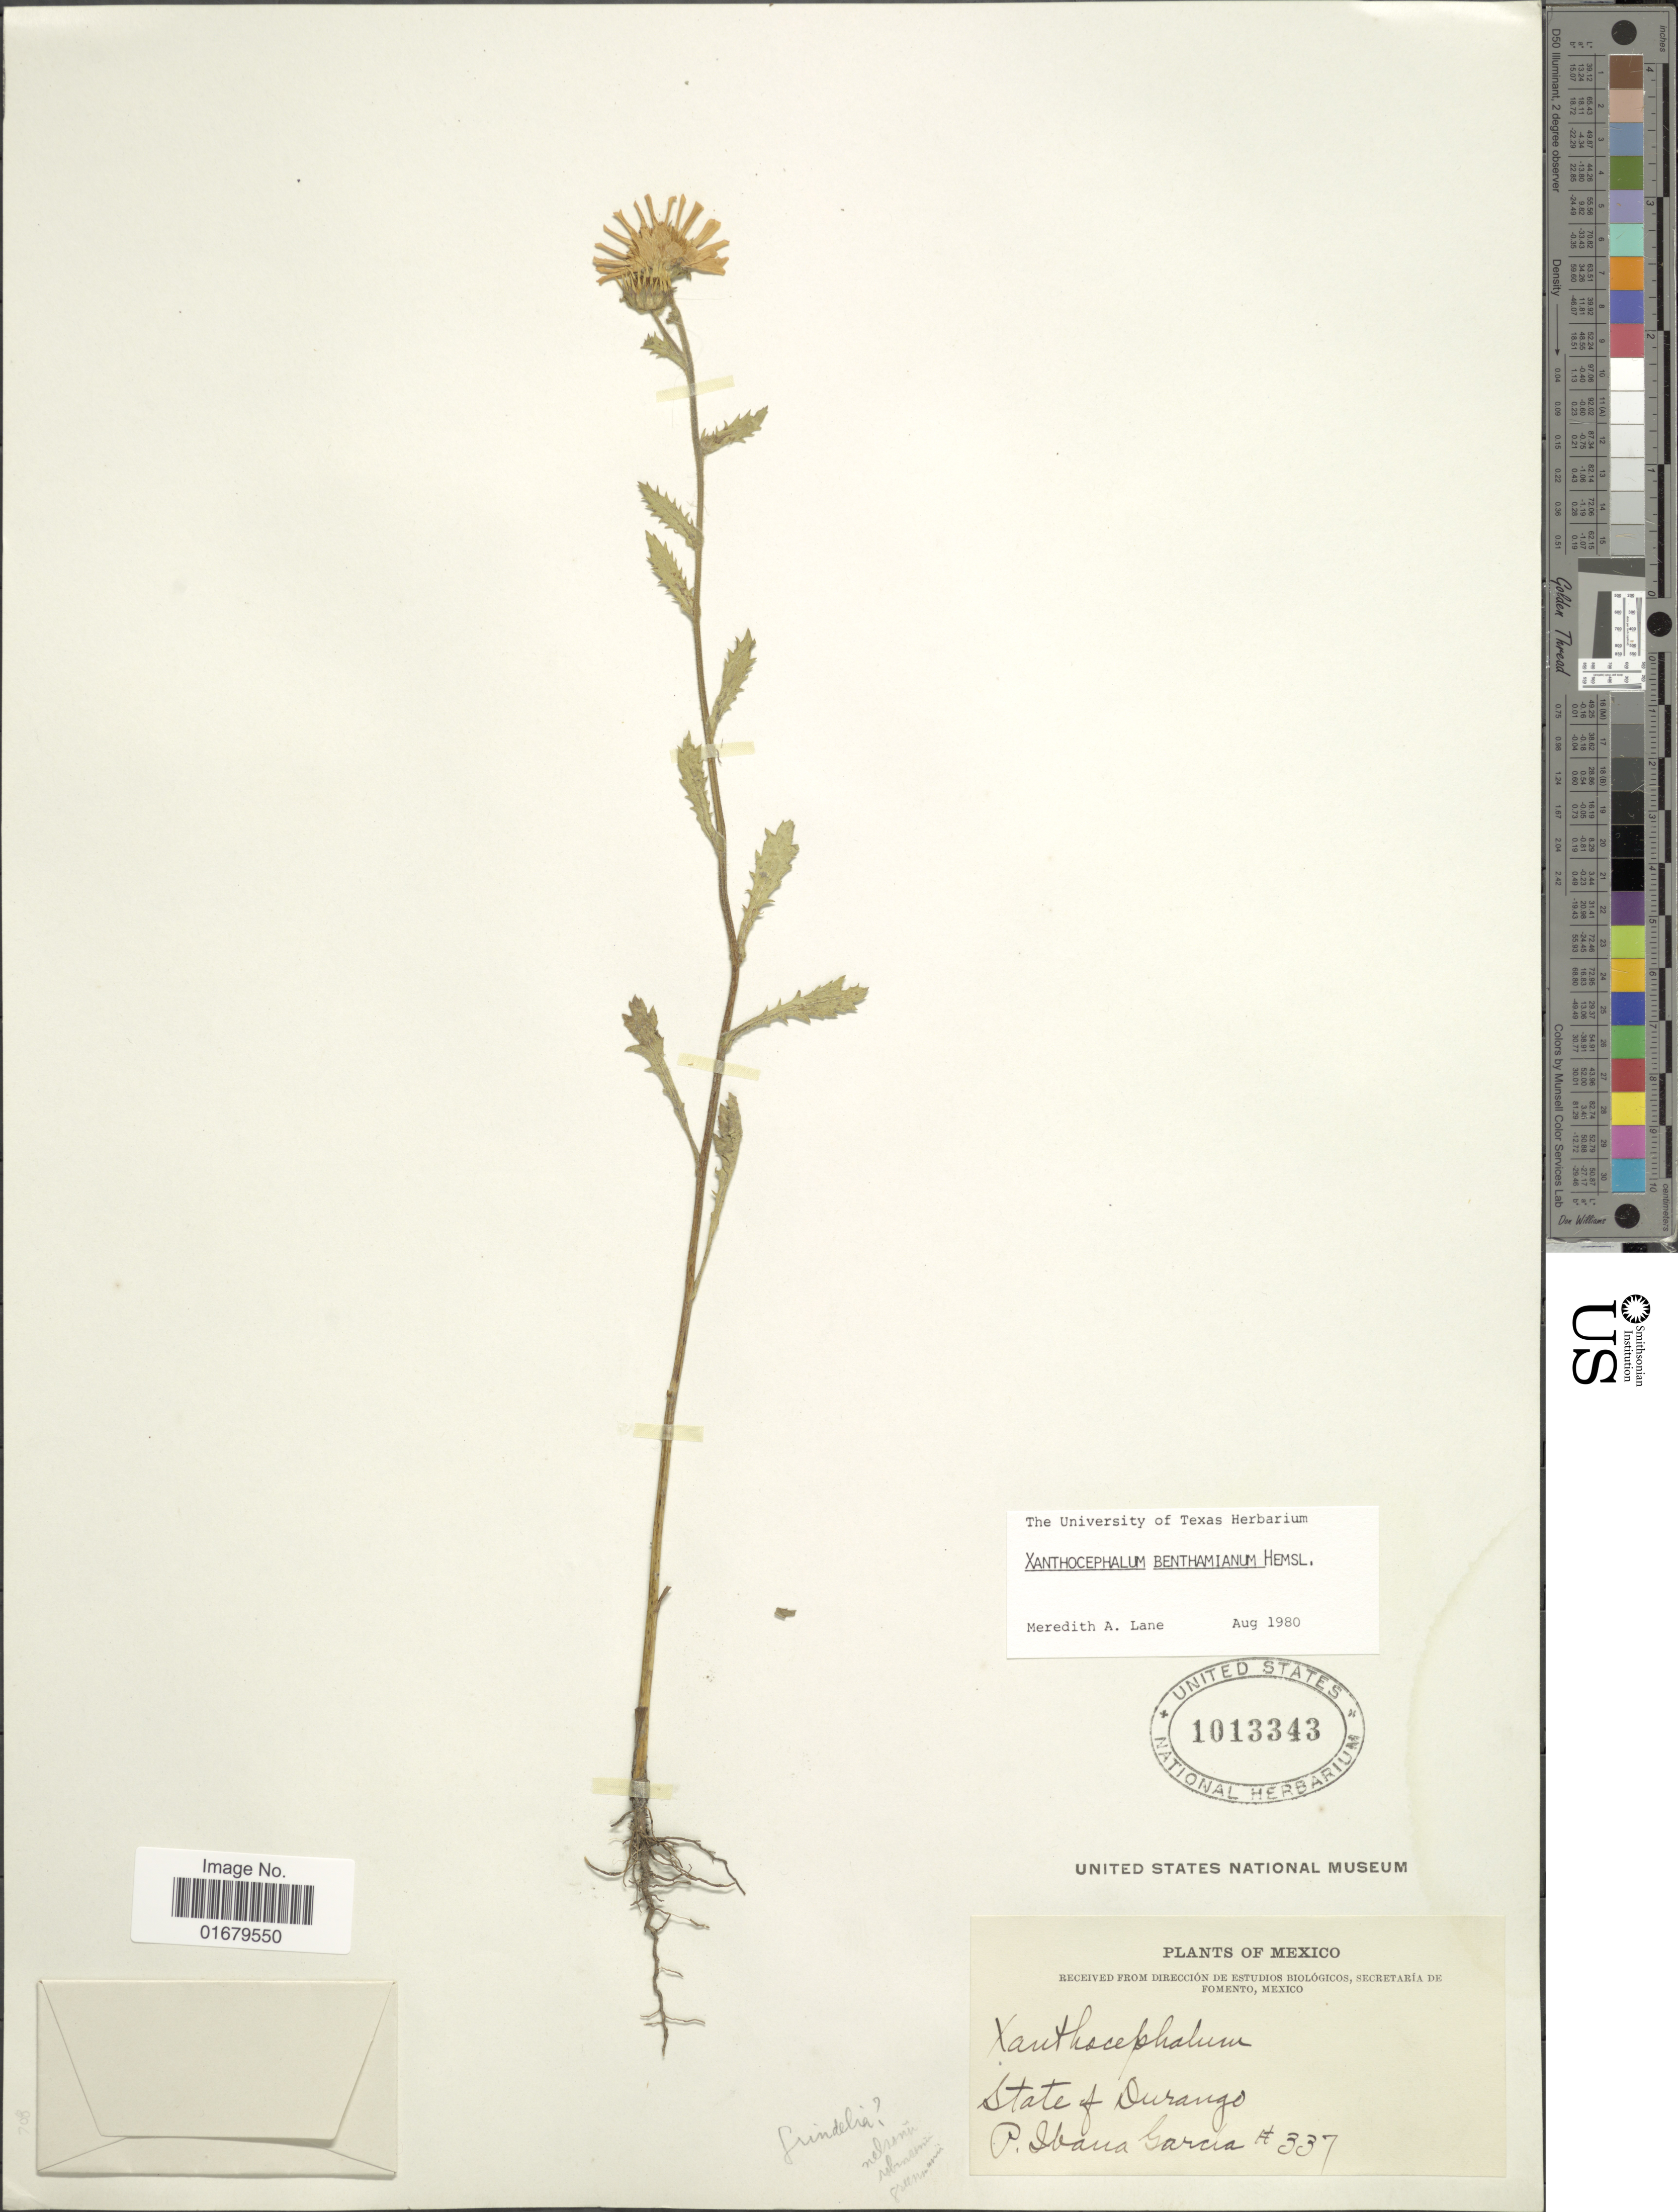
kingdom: Plantae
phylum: Tracheophyta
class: Magnoliopsida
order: Asterales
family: Asteraceae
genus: Xanthocephalum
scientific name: Xanthocephalum benthamianum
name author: Hemsl.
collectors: P. Ibana-García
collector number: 337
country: Mexico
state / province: Durango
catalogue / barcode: US 1013343